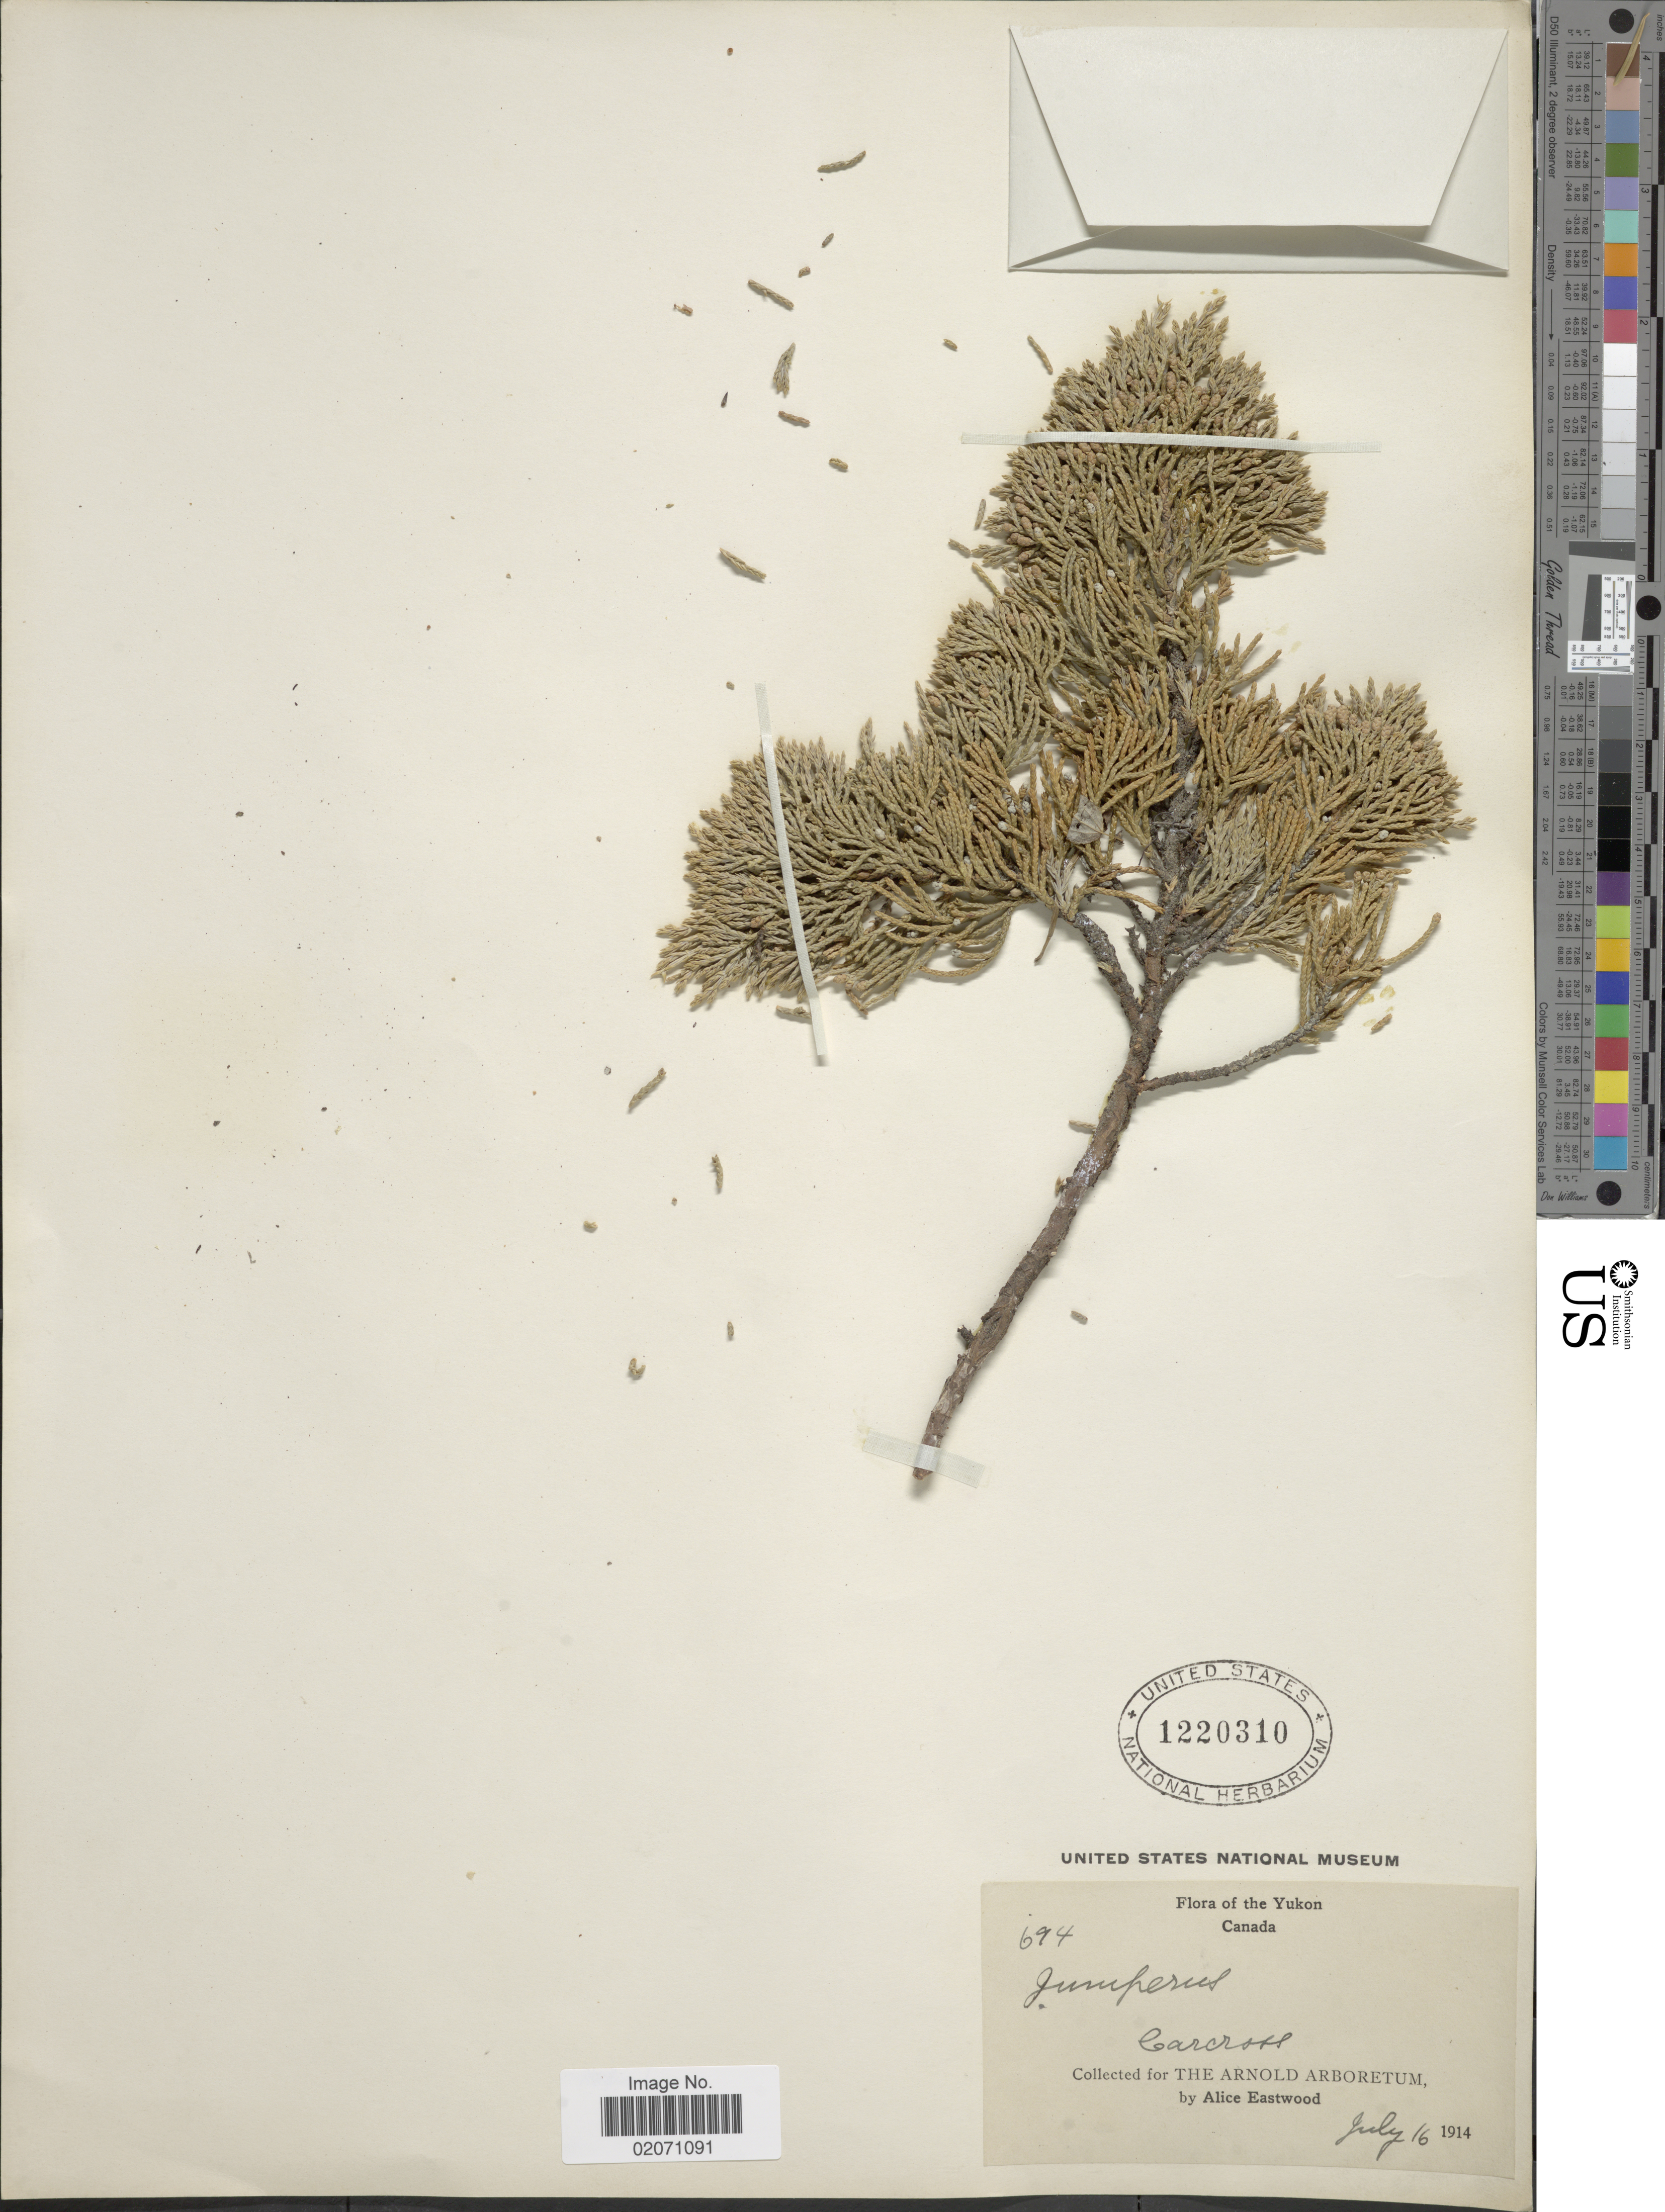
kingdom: Plantae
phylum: Tracheophyta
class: Pinopsida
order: Pinales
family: Cupressaceae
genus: Juniperus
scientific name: Juniperus horizontalis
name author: Moench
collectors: A. Eastwood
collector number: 694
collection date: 1914-07-16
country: Canada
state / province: Yukon Territory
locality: Carcross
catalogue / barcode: US 1220310